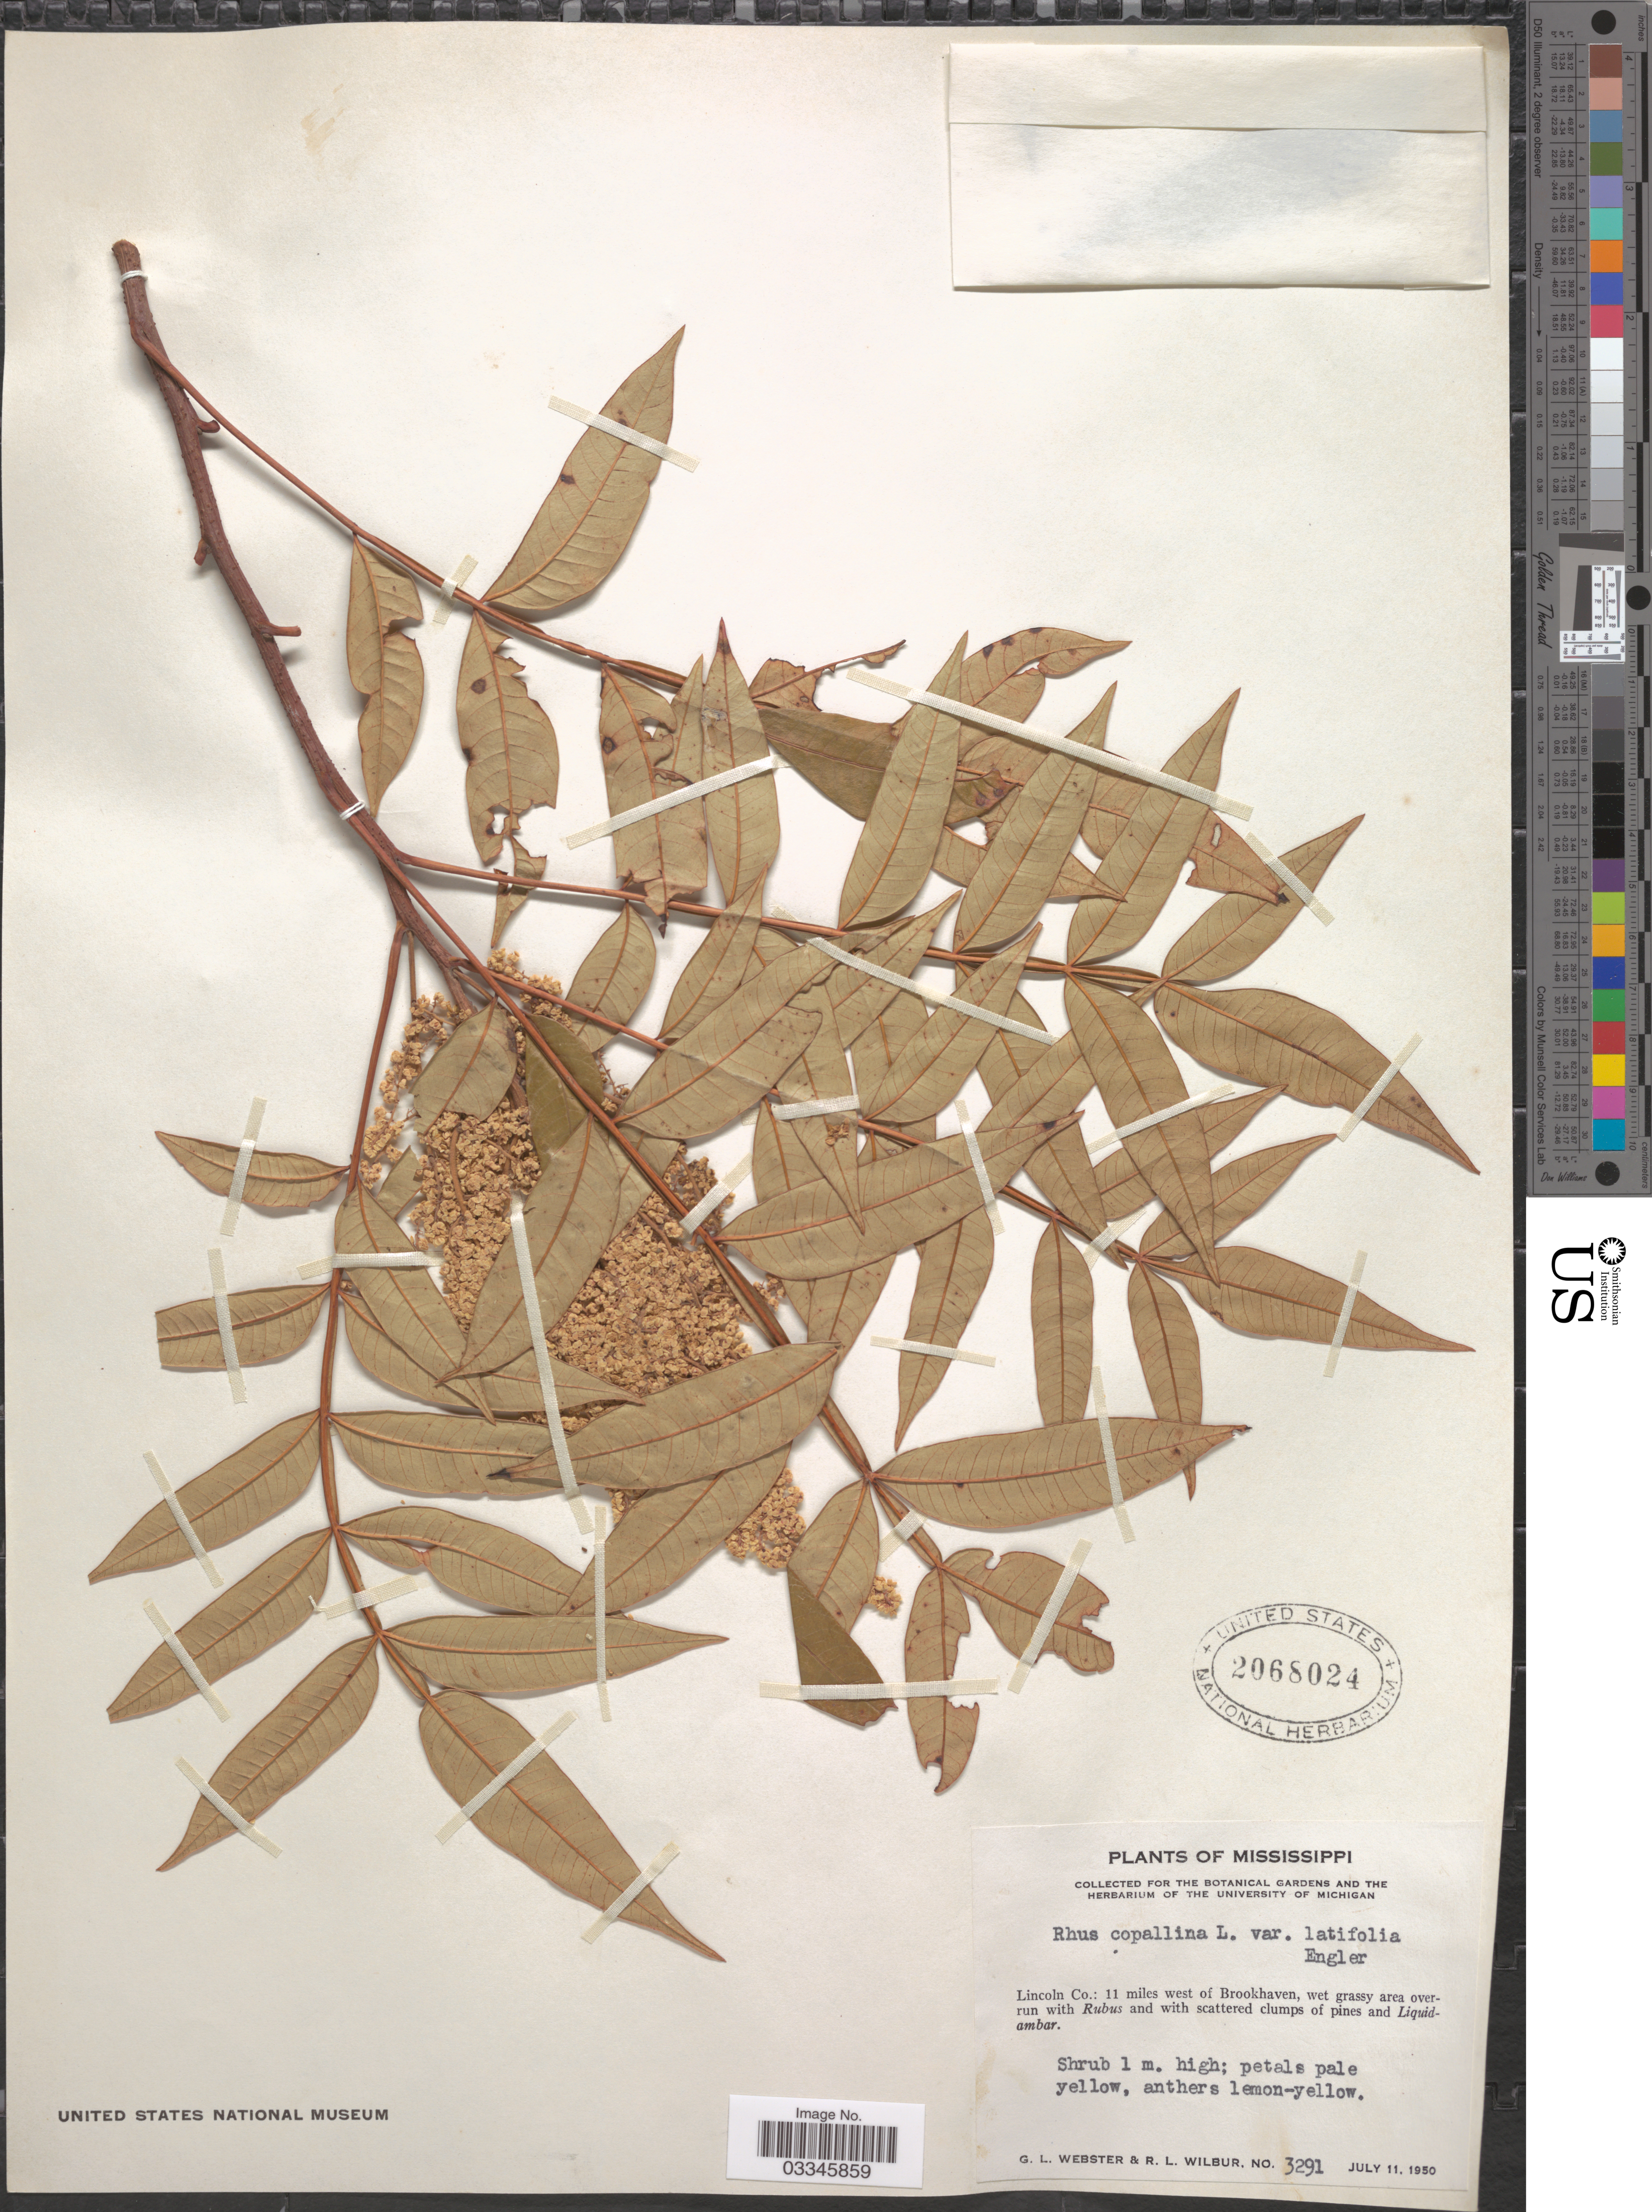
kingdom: Plantae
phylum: Tracheophyta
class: Magnoliopsida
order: Sapindales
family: Anacardiaceae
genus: Rhus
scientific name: Rhus copallinum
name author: L.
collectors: G. L. Webster & R. L. Wilbur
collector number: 3291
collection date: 1950-07-11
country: United States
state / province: Mississippi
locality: Lincoln Co.: 11 miles west of Brookhaven.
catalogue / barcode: US 2068024